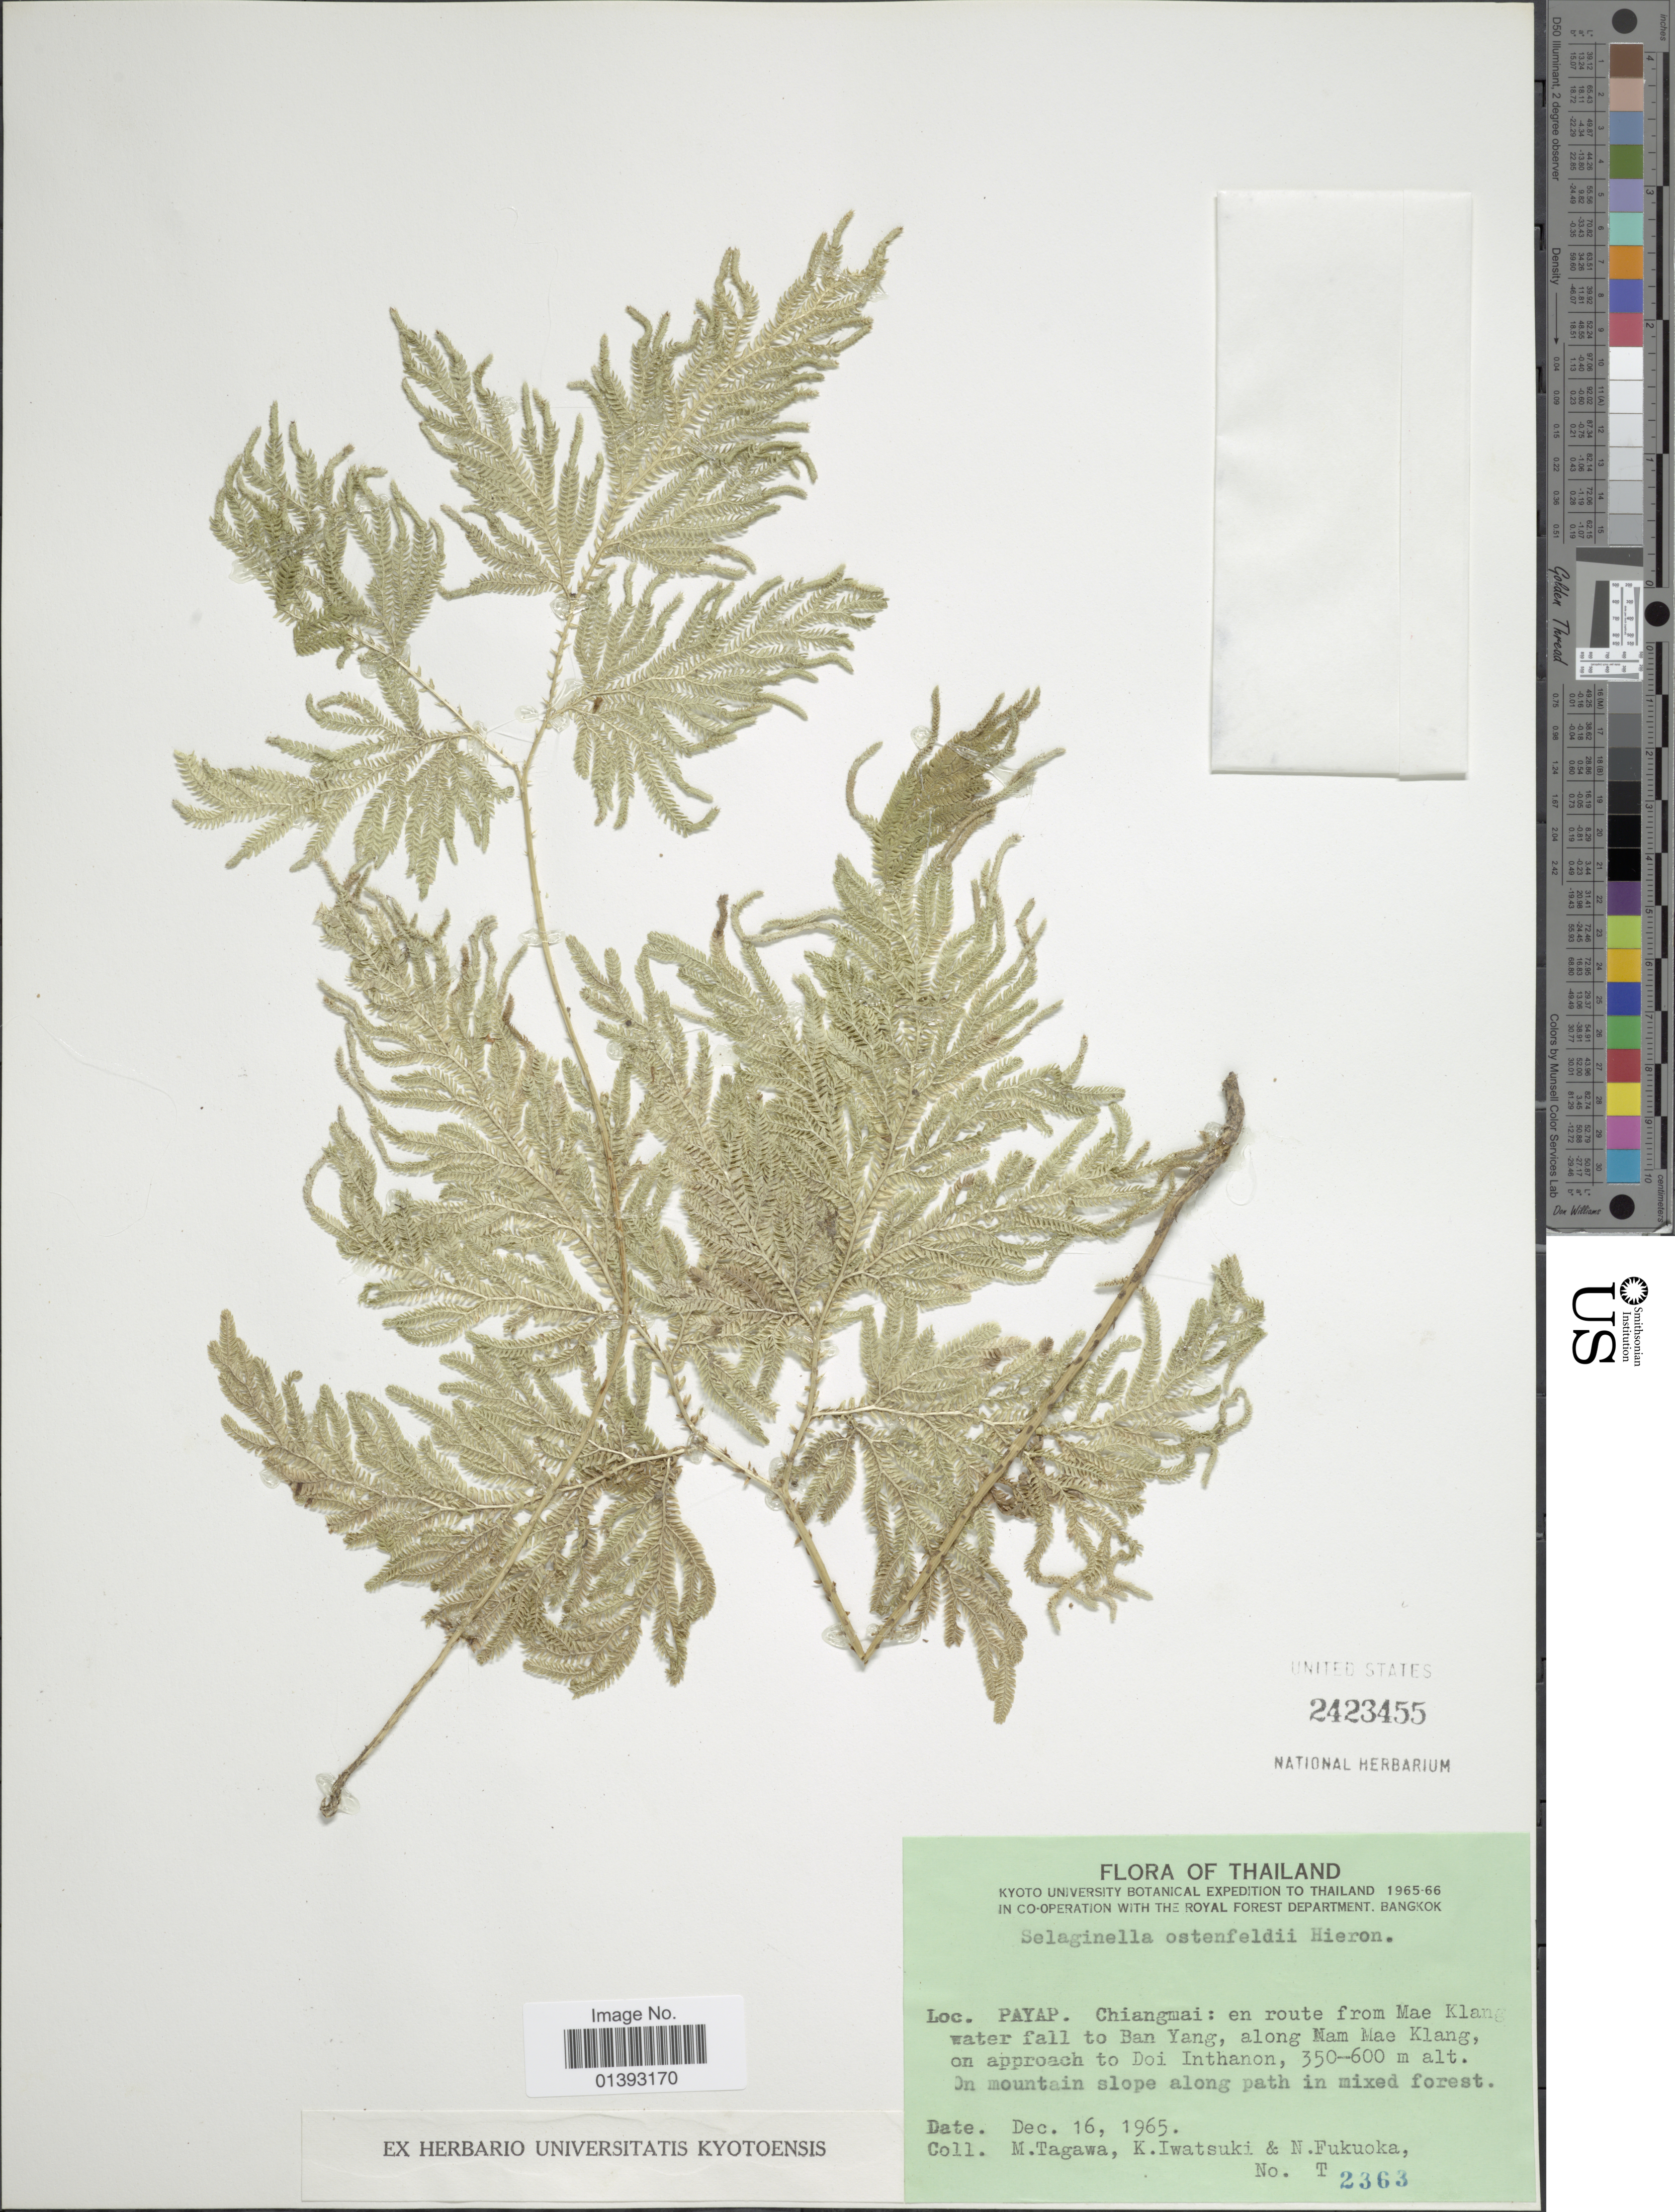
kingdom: Plantae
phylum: Tracheophyta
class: Lycopodiopsida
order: Selaginellales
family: Selaginellaceae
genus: Selaginella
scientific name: Selaginella ostenfeldii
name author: Hieron.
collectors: M. Tagawa, K. Iwatsuki & N. Fukuoka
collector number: T2363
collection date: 1965-12-16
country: Thailand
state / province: Chiang Mai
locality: Payap en route from Mae Klang waterfall to Ban Yang, along Nam Mae Klang, on approach to Doi Inthanon, on mountain slope along path in mixed forest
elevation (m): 350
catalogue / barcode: US 2423455